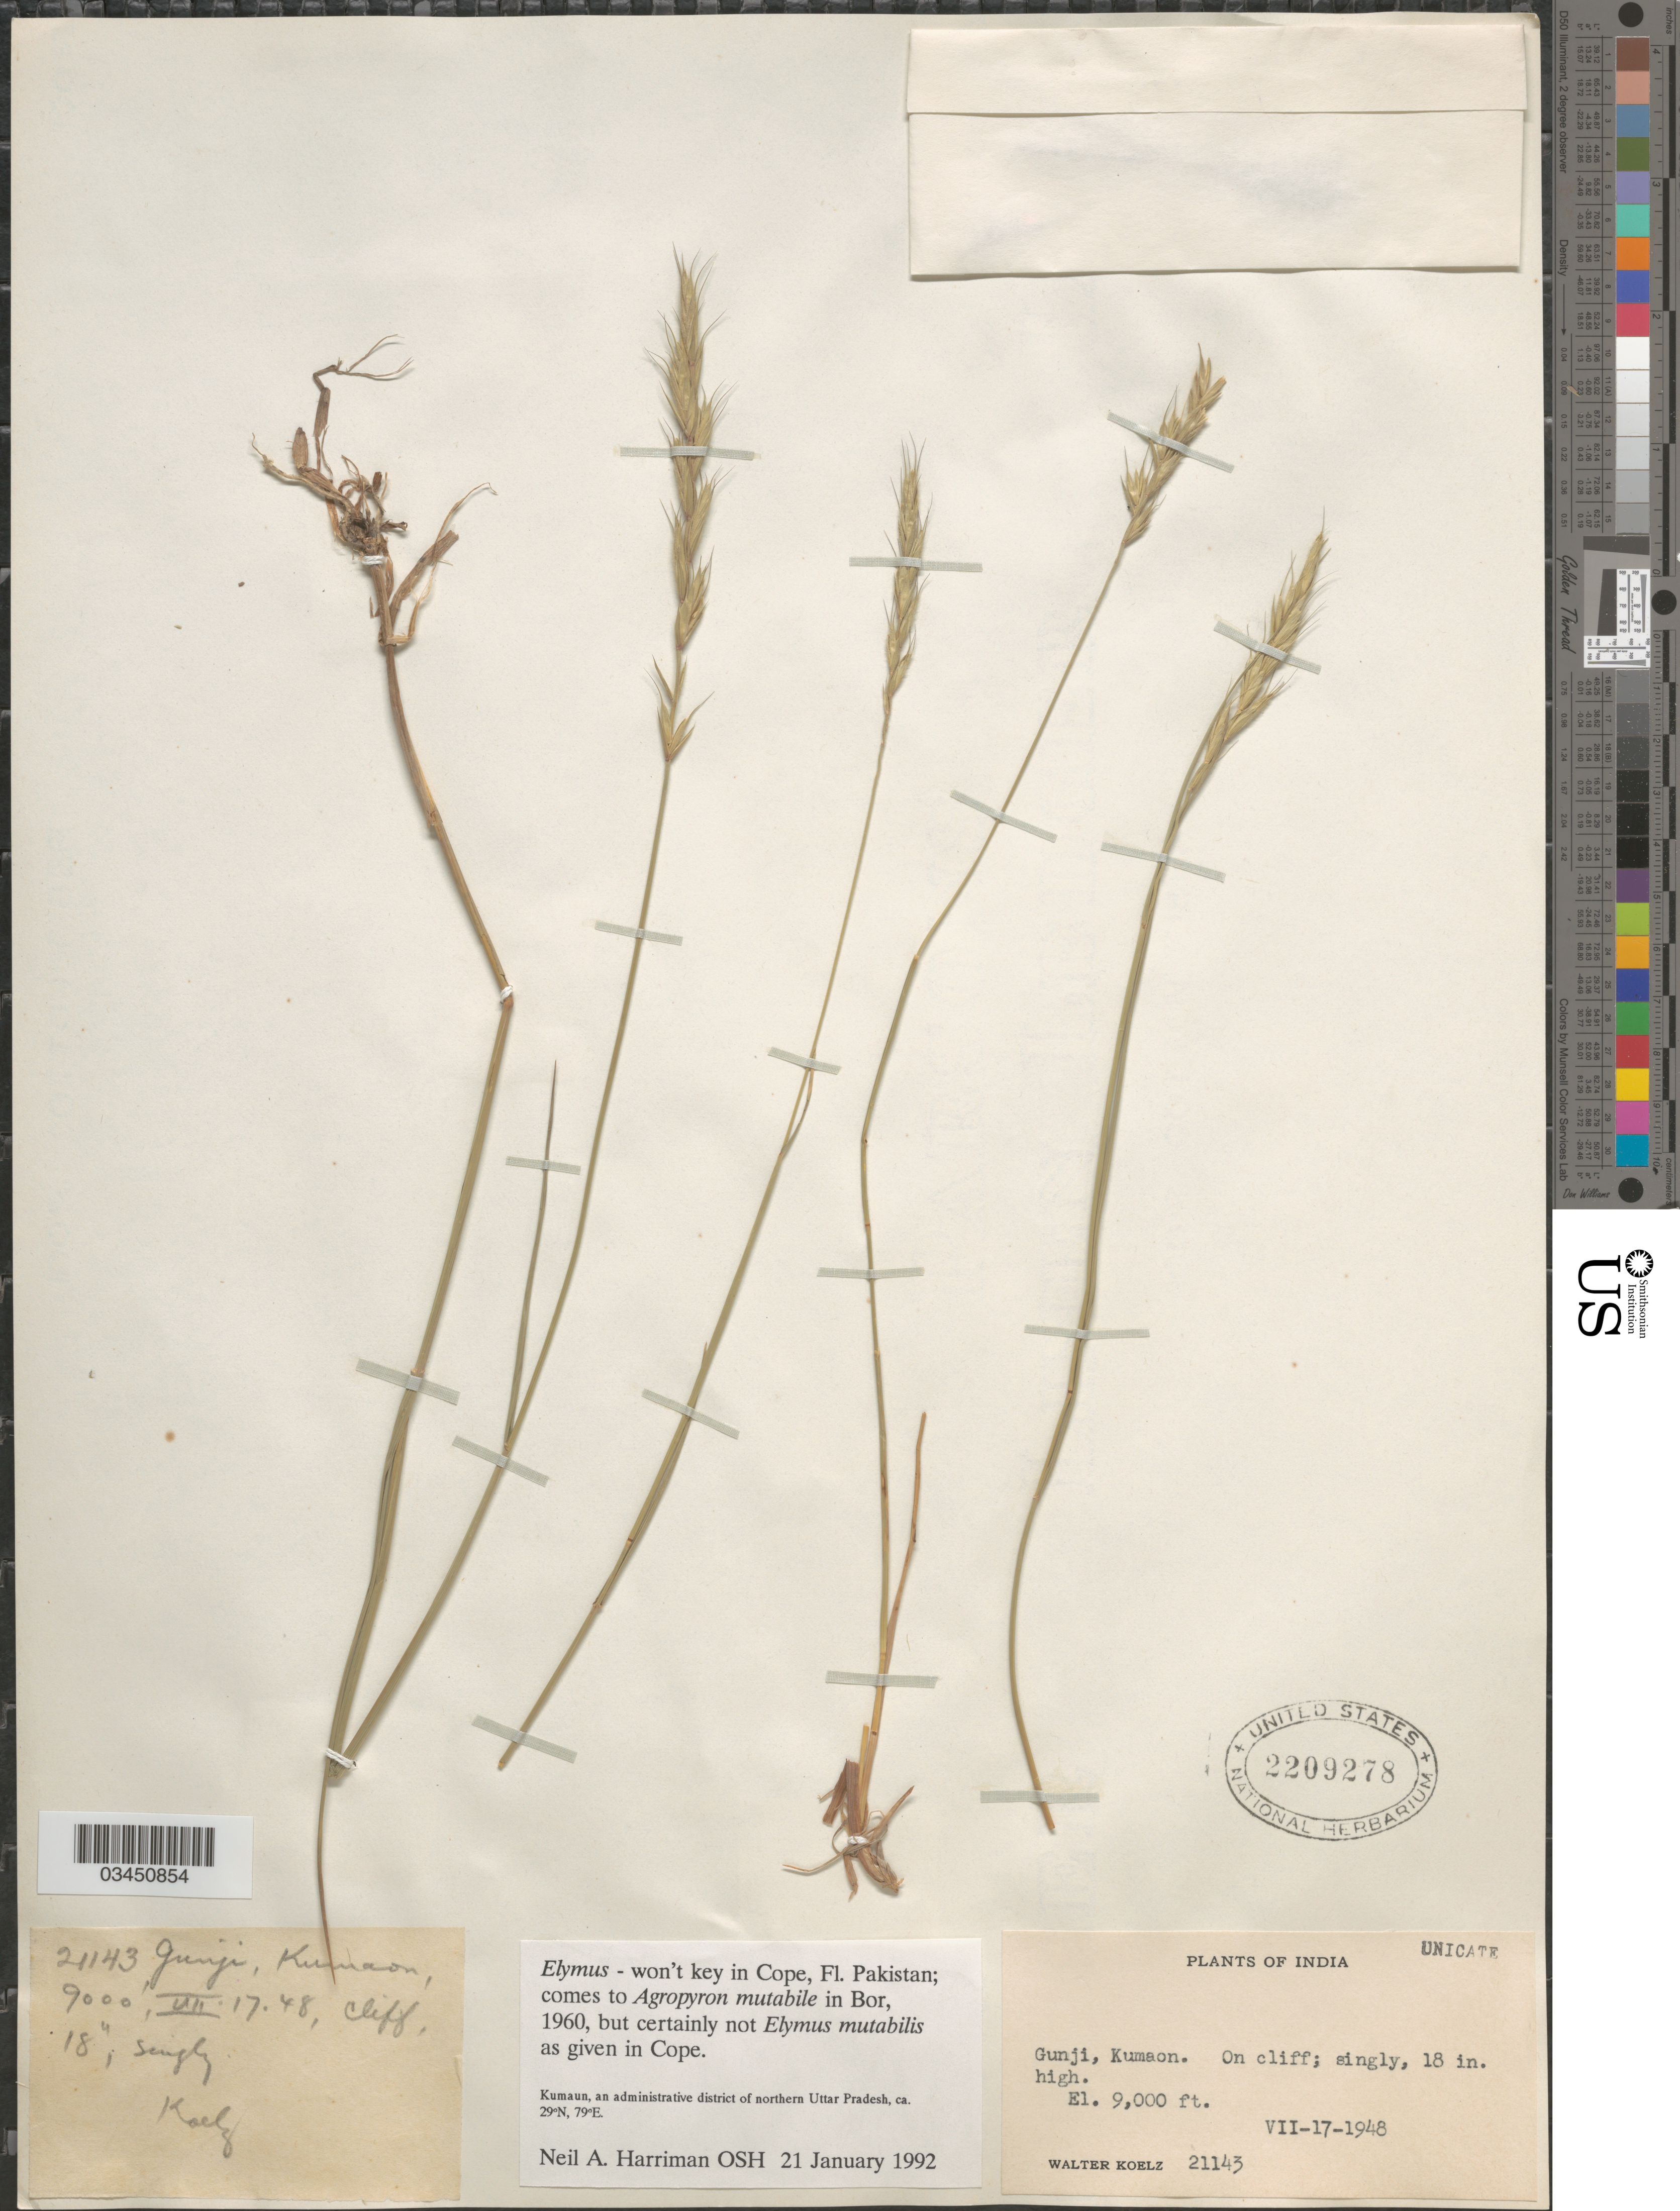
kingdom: Plantae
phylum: Tracheophyta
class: Liliopsida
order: Poales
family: Poaceae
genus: Elymus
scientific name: Elymus sp.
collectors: W. N. Koelz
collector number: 21143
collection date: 1948-07-17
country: India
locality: Gunji, Kumaon. On cliff.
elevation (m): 2743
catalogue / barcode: US 2209278